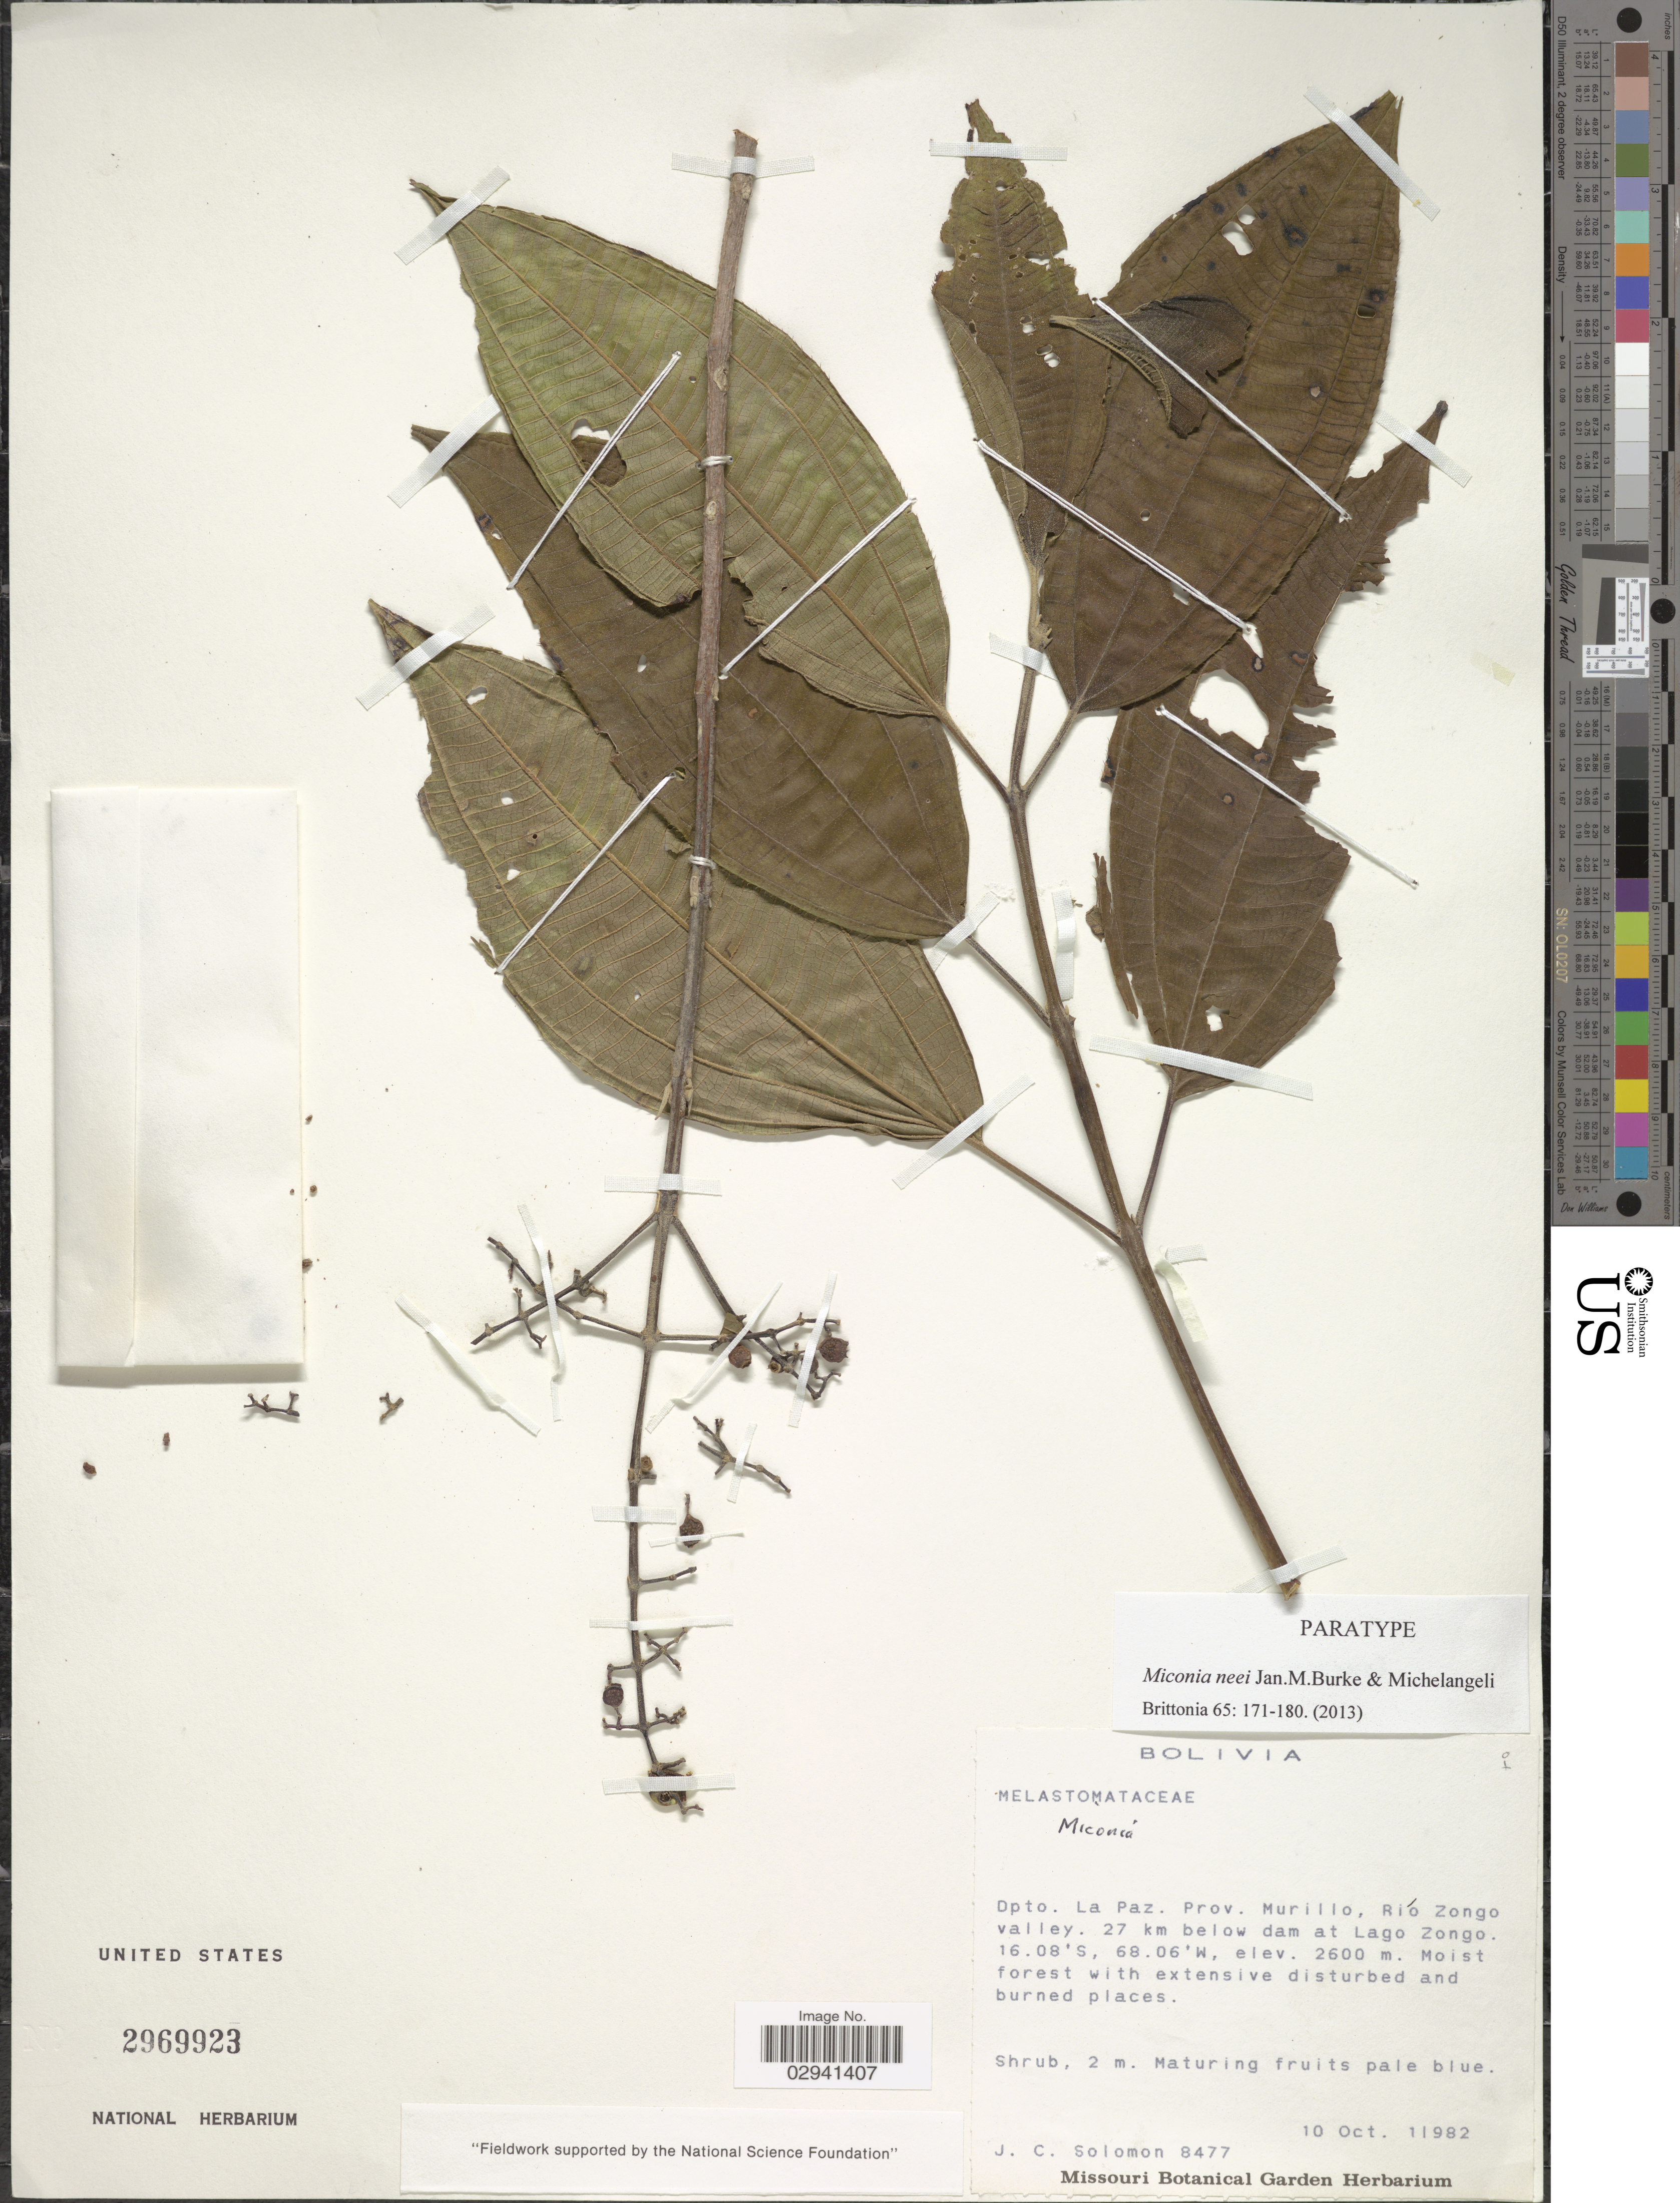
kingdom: Plantae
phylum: Tracheophyta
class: Magnoliopsida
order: Myrtales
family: Melastomataceae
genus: Miconia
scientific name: Miconia neei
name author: Jan.M. Burke & Michelang.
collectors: J. C. Solomon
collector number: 8477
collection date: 1982-10-10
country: Bolivia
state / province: La Paz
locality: Dpto. La Paz, Prov. Murillo, Río Zongo valley, 27 km below dam at Lago Zongo.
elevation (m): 2600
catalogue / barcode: US 2969923